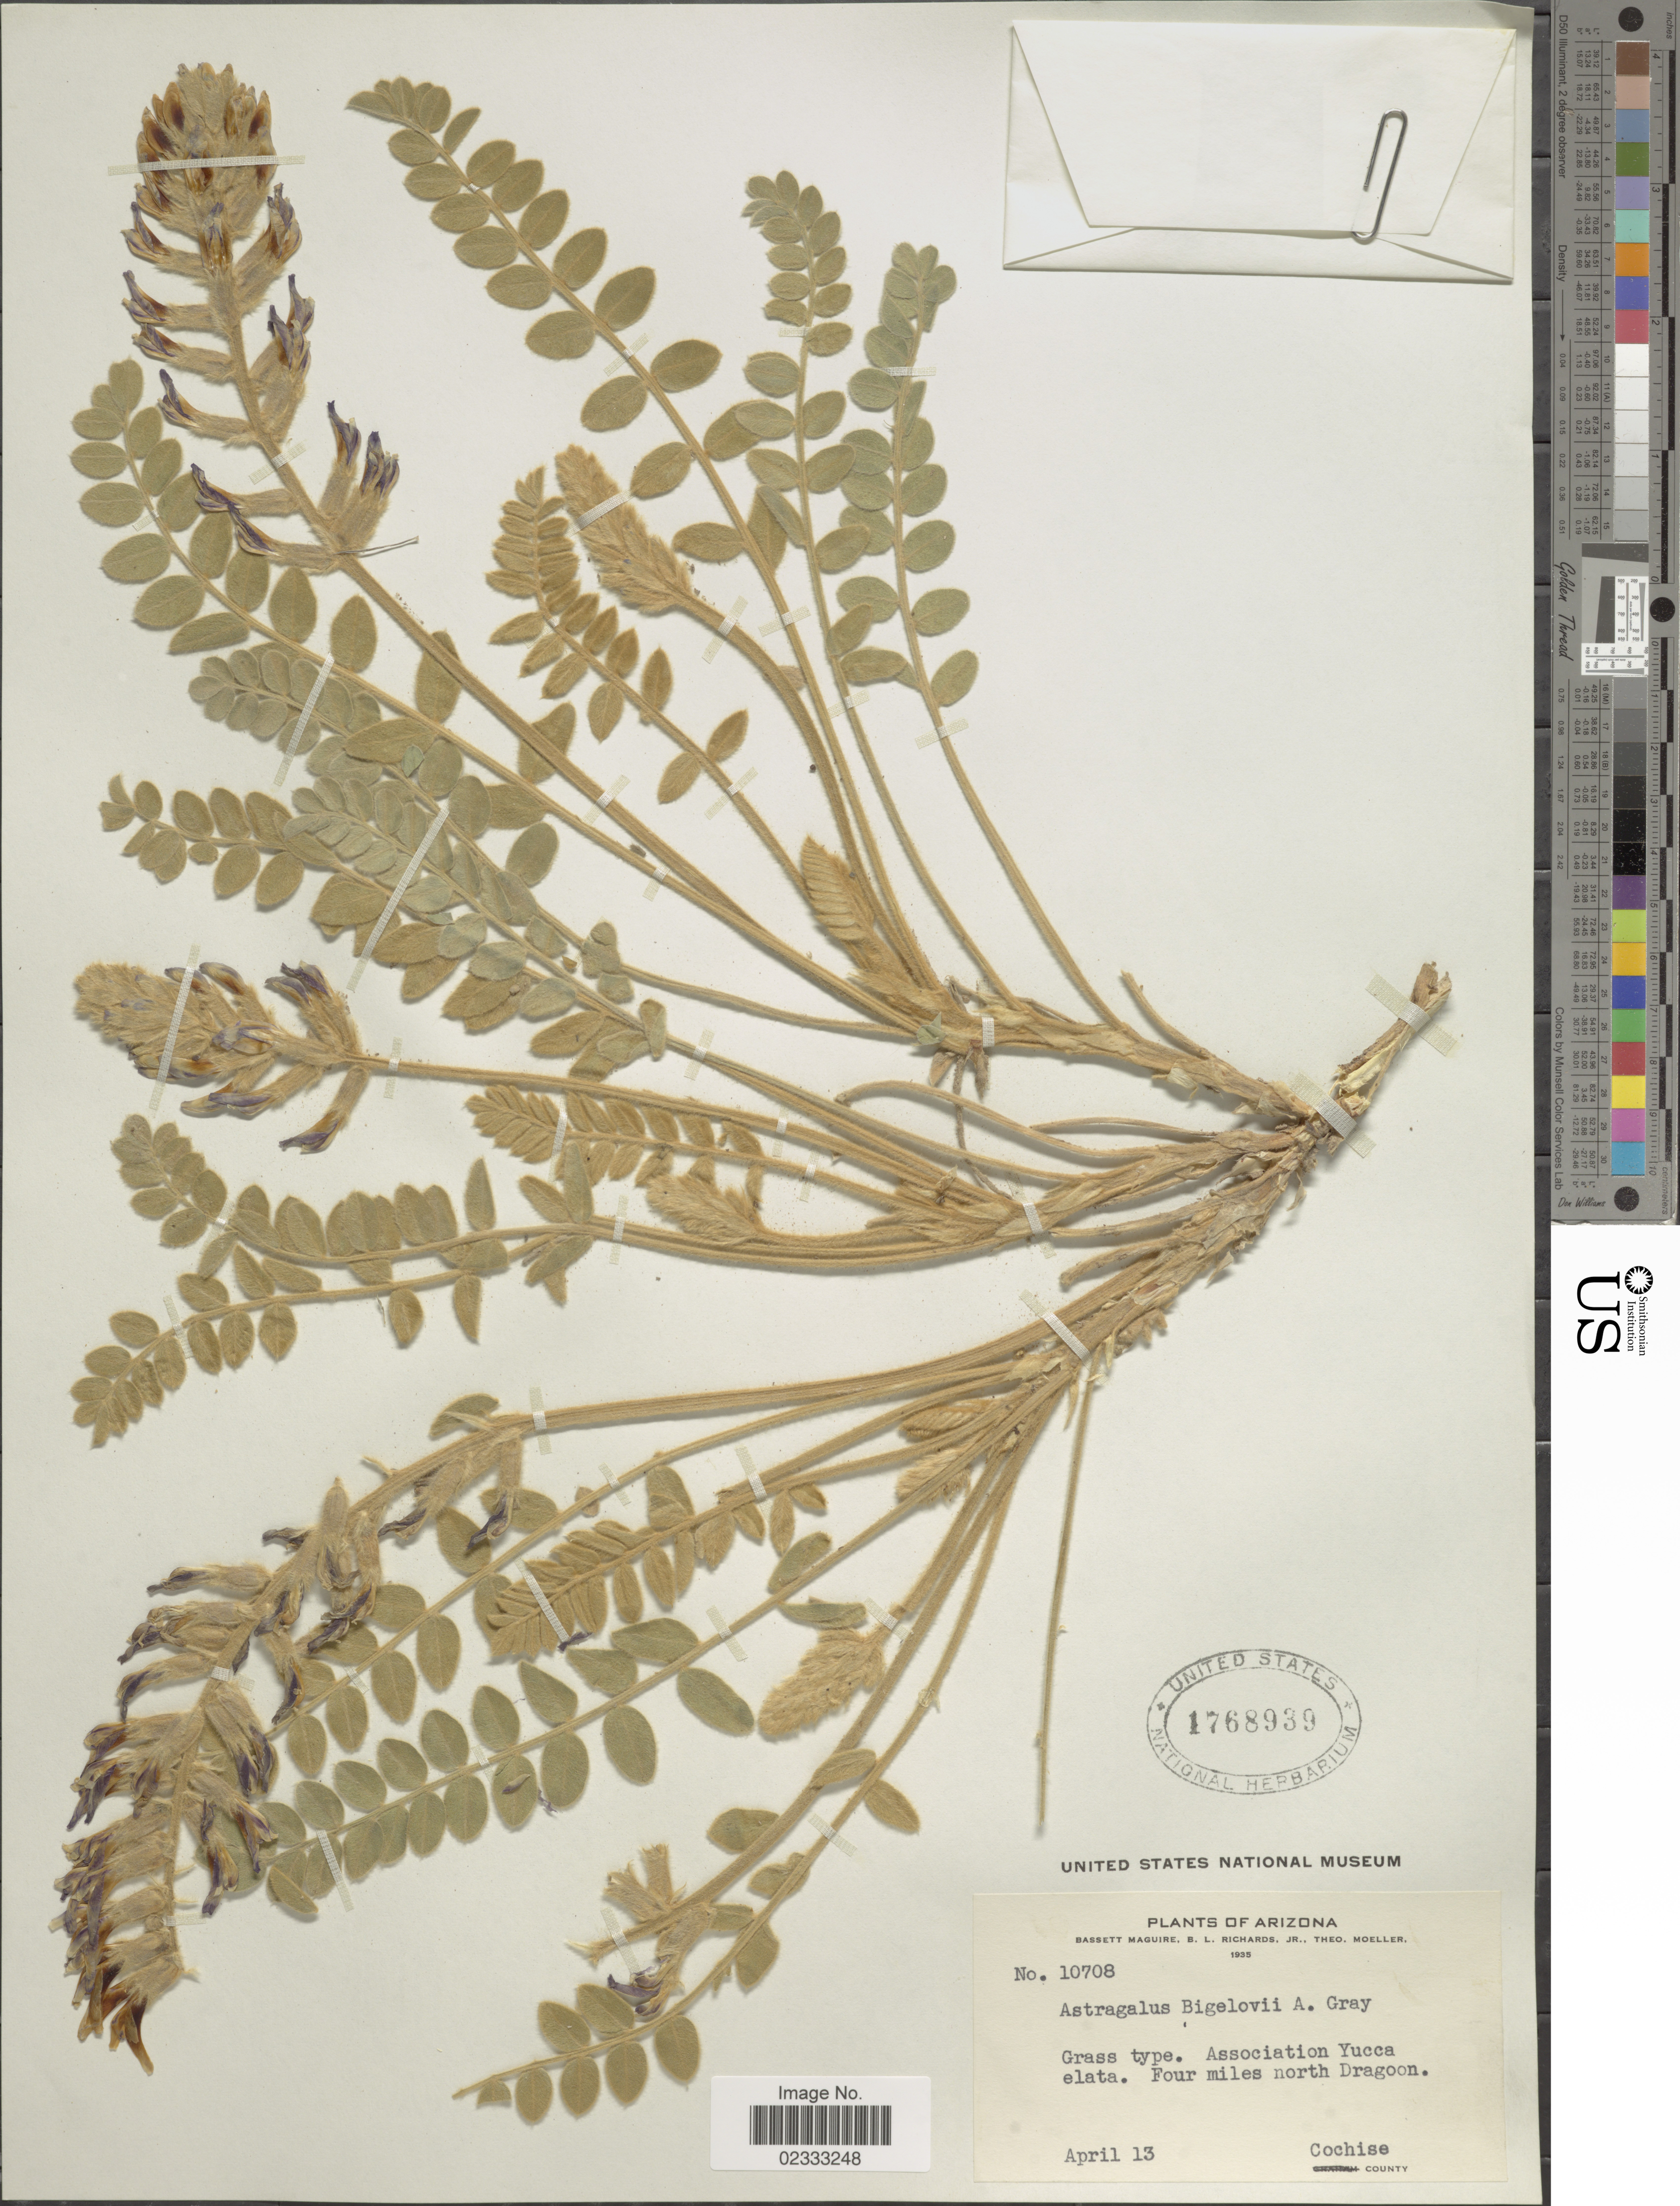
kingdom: Plantae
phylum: Tracheophyta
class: Magnoliopsida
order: Fabales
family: Fabaceae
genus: Astragalus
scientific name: Astragalus mollissimus var. bigelovii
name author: (A. Gray) Barneby ex B.L. Turner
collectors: B. Maguire, B. Richards & T. Moeller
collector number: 10708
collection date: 1935-04-13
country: United States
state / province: Arizona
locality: Arizona, Fourmiles north of Dragoon, Cochise County.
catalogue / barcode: US 1768939